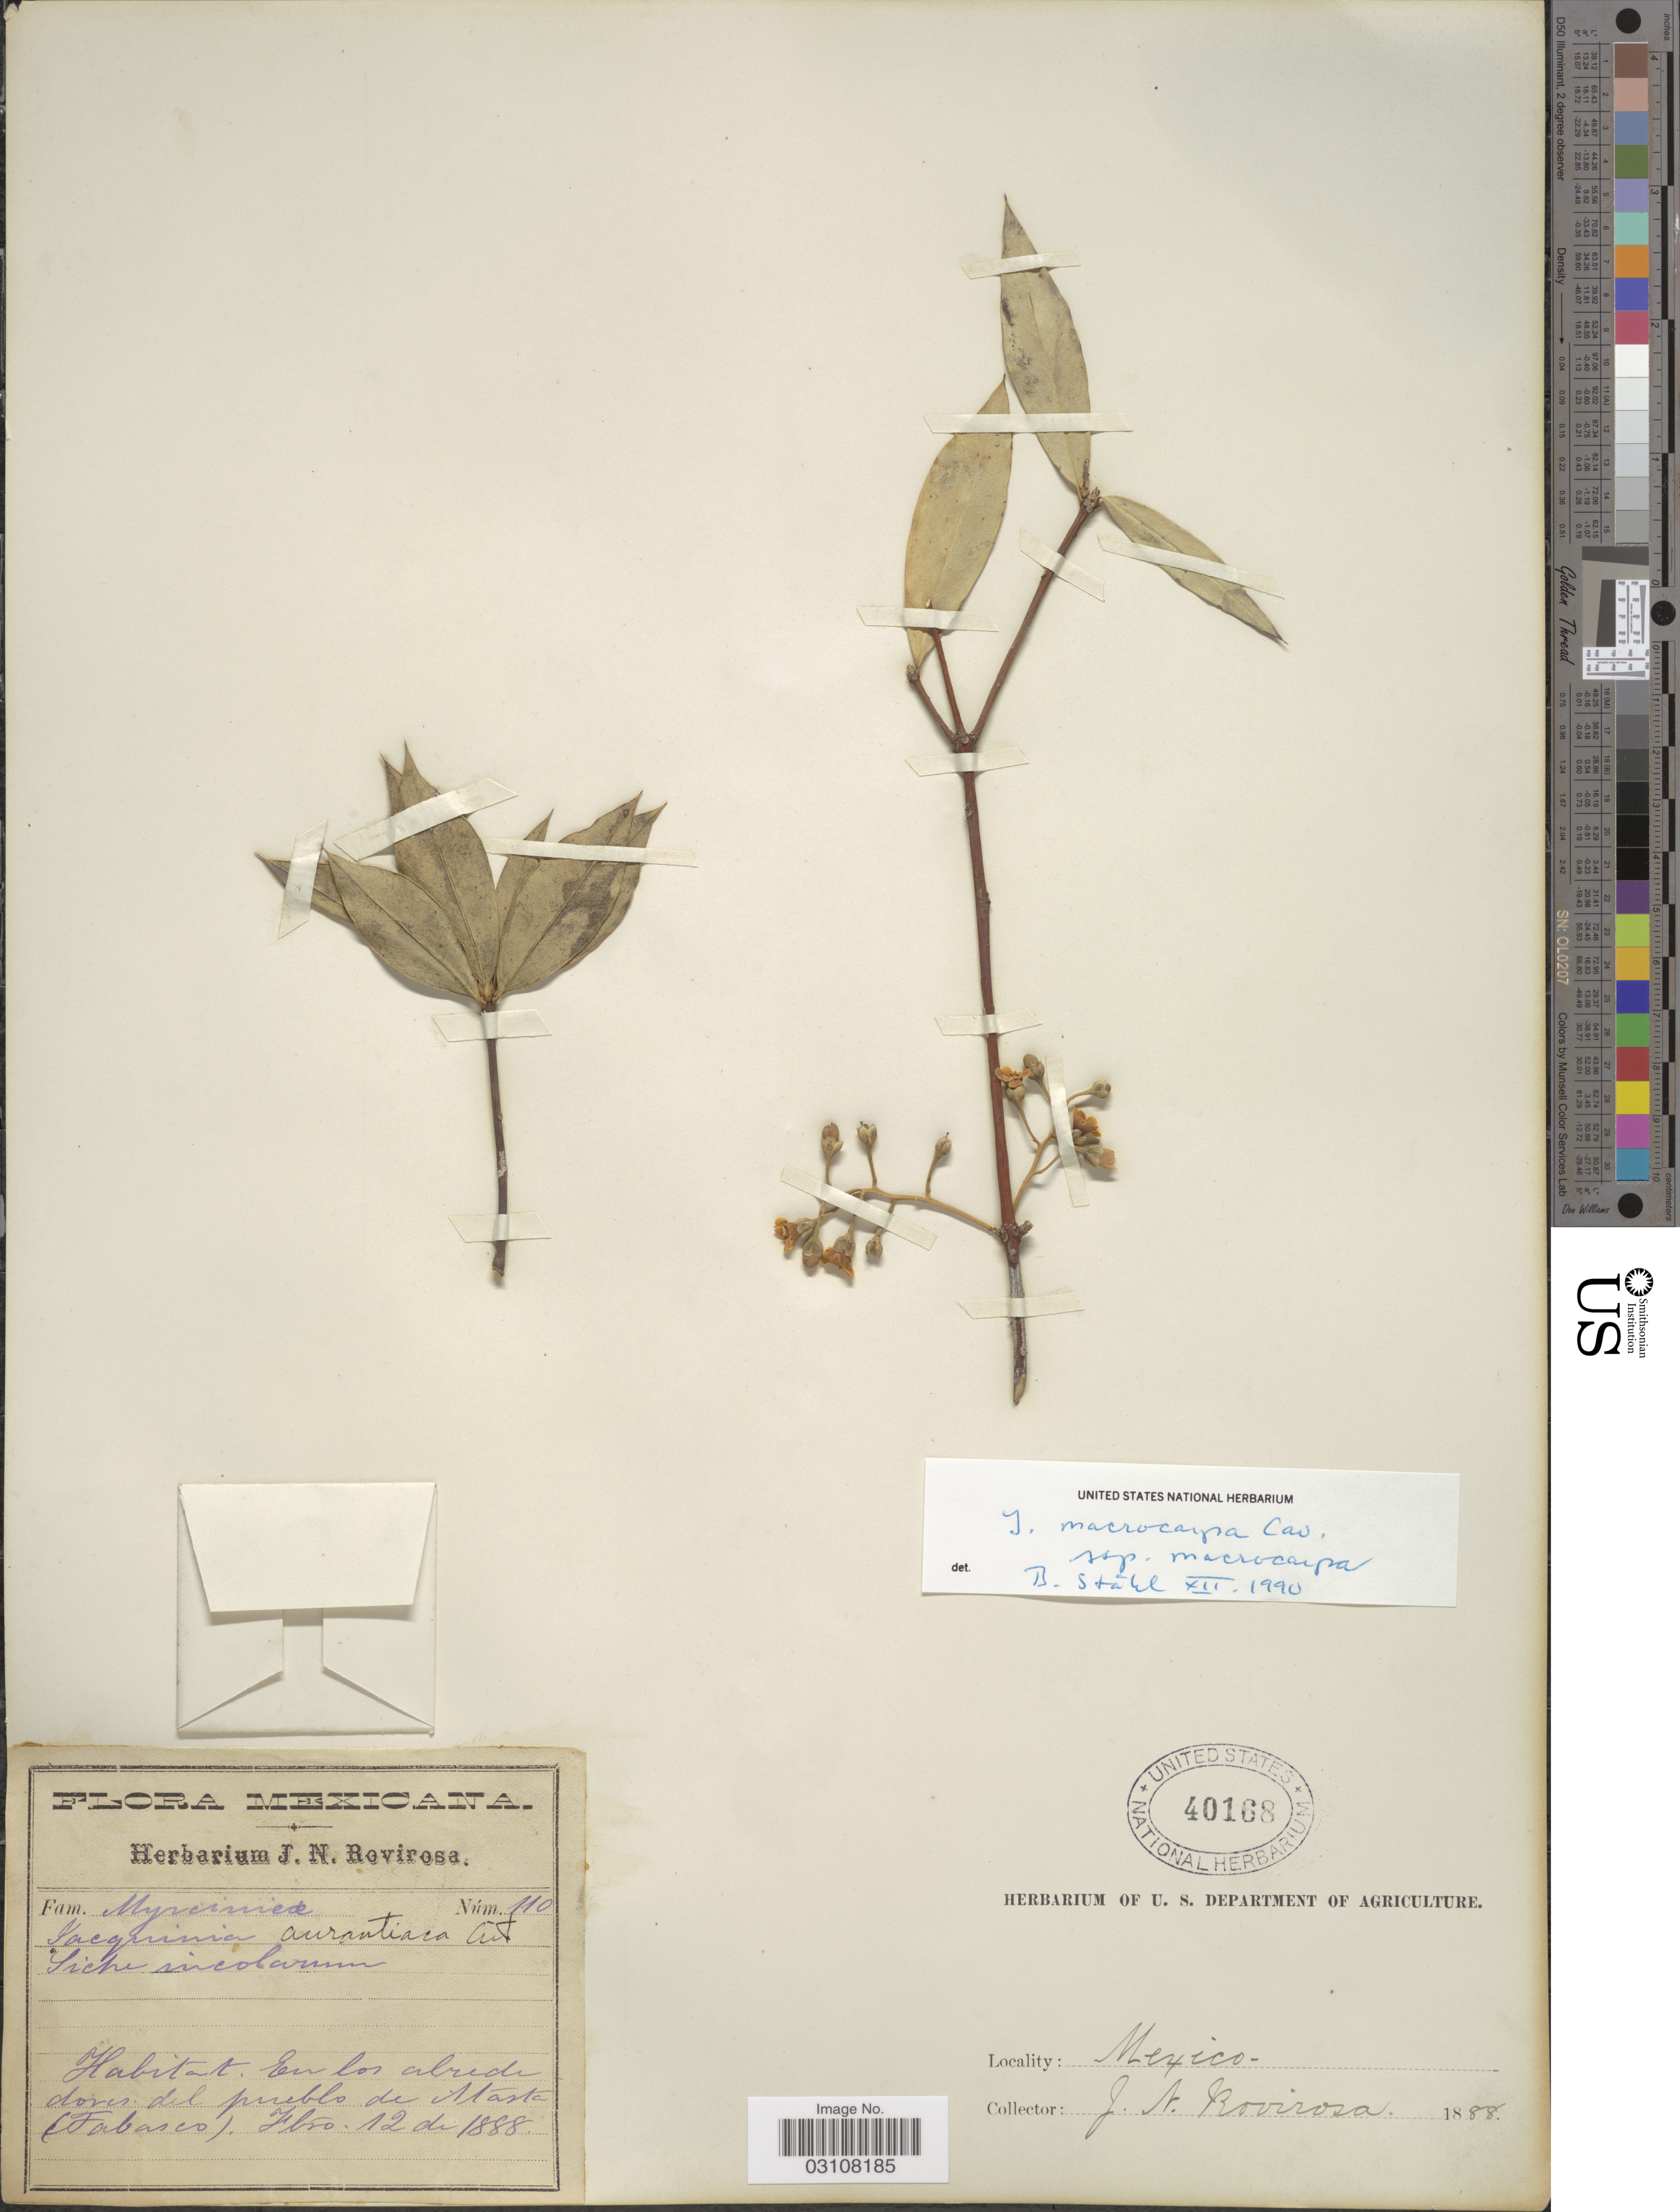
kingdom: Plantae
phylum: Tracheophyta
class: Magnoliopsida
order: Ericales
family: Primulaceae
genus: Jacquinia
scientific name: Jacquinia macrocarpa subsp. macrocarpa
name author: Cav.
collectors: J. N. Rovirosa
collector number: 110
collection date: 1888-02-12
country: Mexico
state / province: Tabasco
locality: En los alrededores del pueblo de Atasta (Tabasco).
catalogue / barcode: US 40168